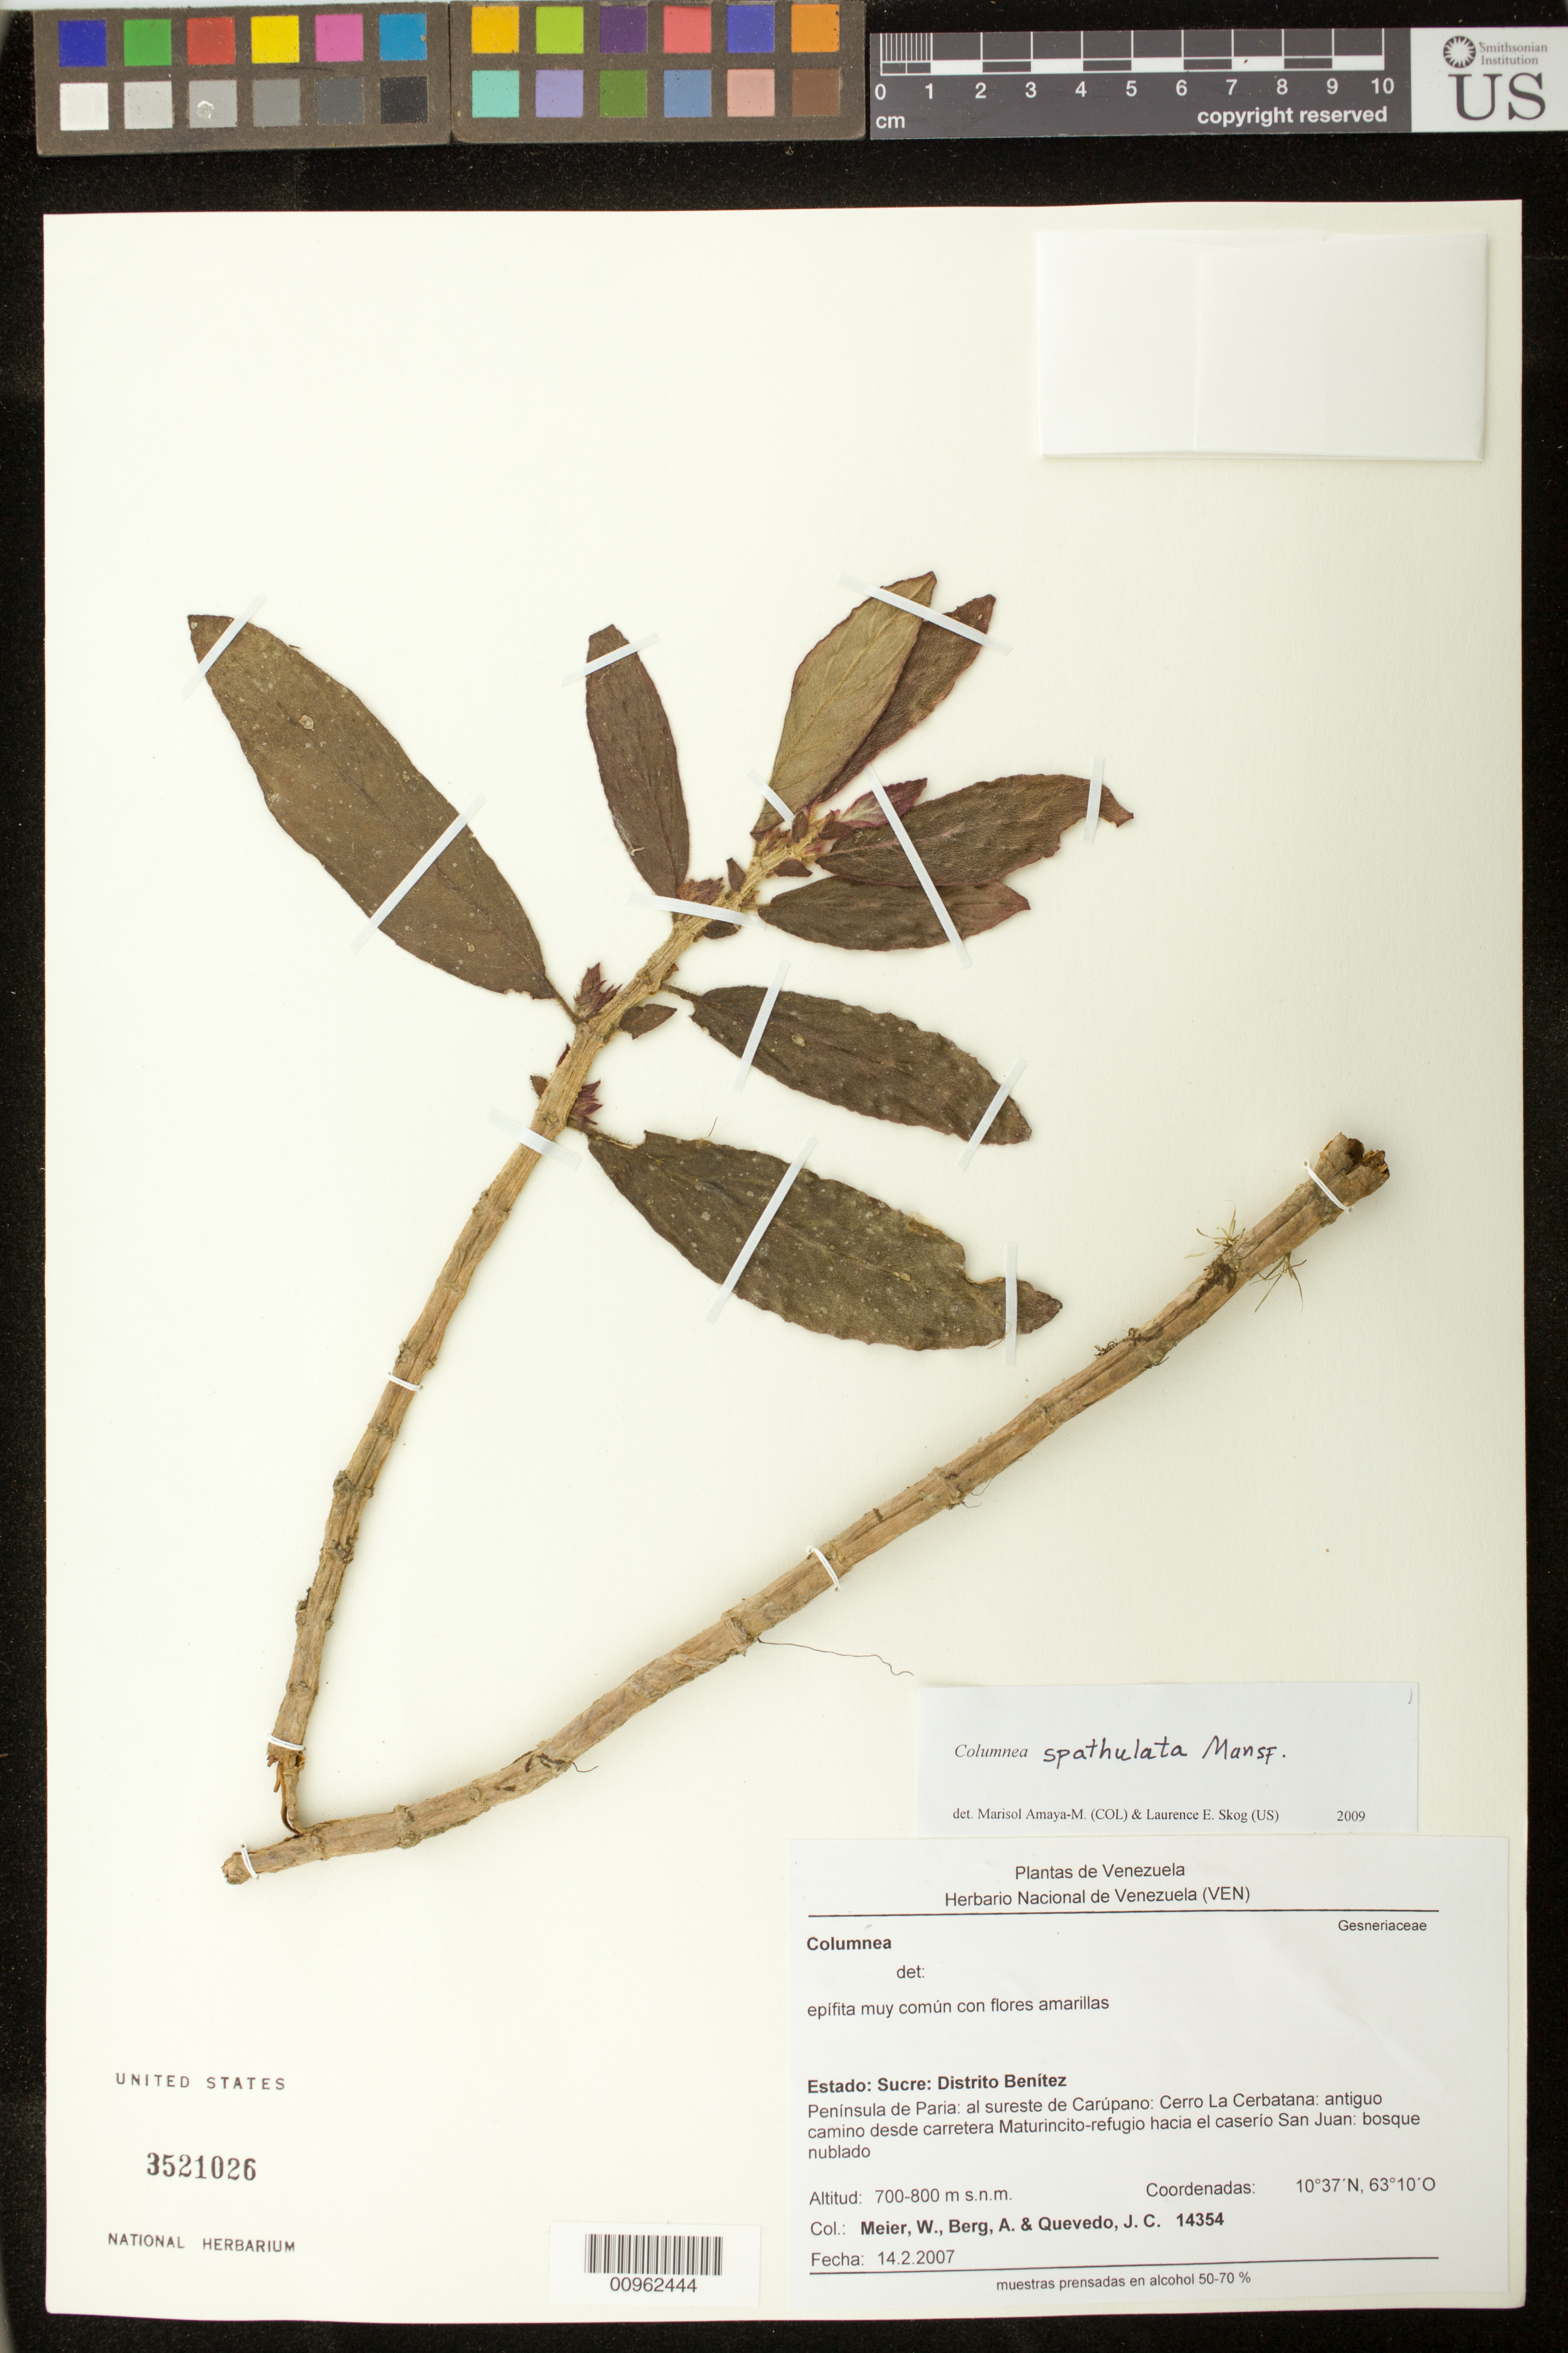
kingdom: Plantae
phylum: Tracheophyta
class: Magnoliopsida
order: Lamiales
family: Gesneriaceae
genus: Columnea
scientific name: Columnea spathulata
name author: Mansf.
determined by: Amaya-Márquez, M.; Skog, Laurence E.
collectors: W. Meier, A. Berg & J. Quevedo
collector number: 14354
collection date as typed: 14 Feb 2007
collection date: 2007-02-14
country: Venezuela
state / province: Sucre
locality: Estado: Sucre. Distrito Benítez. Peninsula de Paria: al sureste de Carupano, Cerro la Cerbatana, antiguo camino desde carretera Maturincito-refugio hacia el caserio San Juan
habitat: Bosque nublado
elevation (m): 700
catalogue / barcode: US 3521026